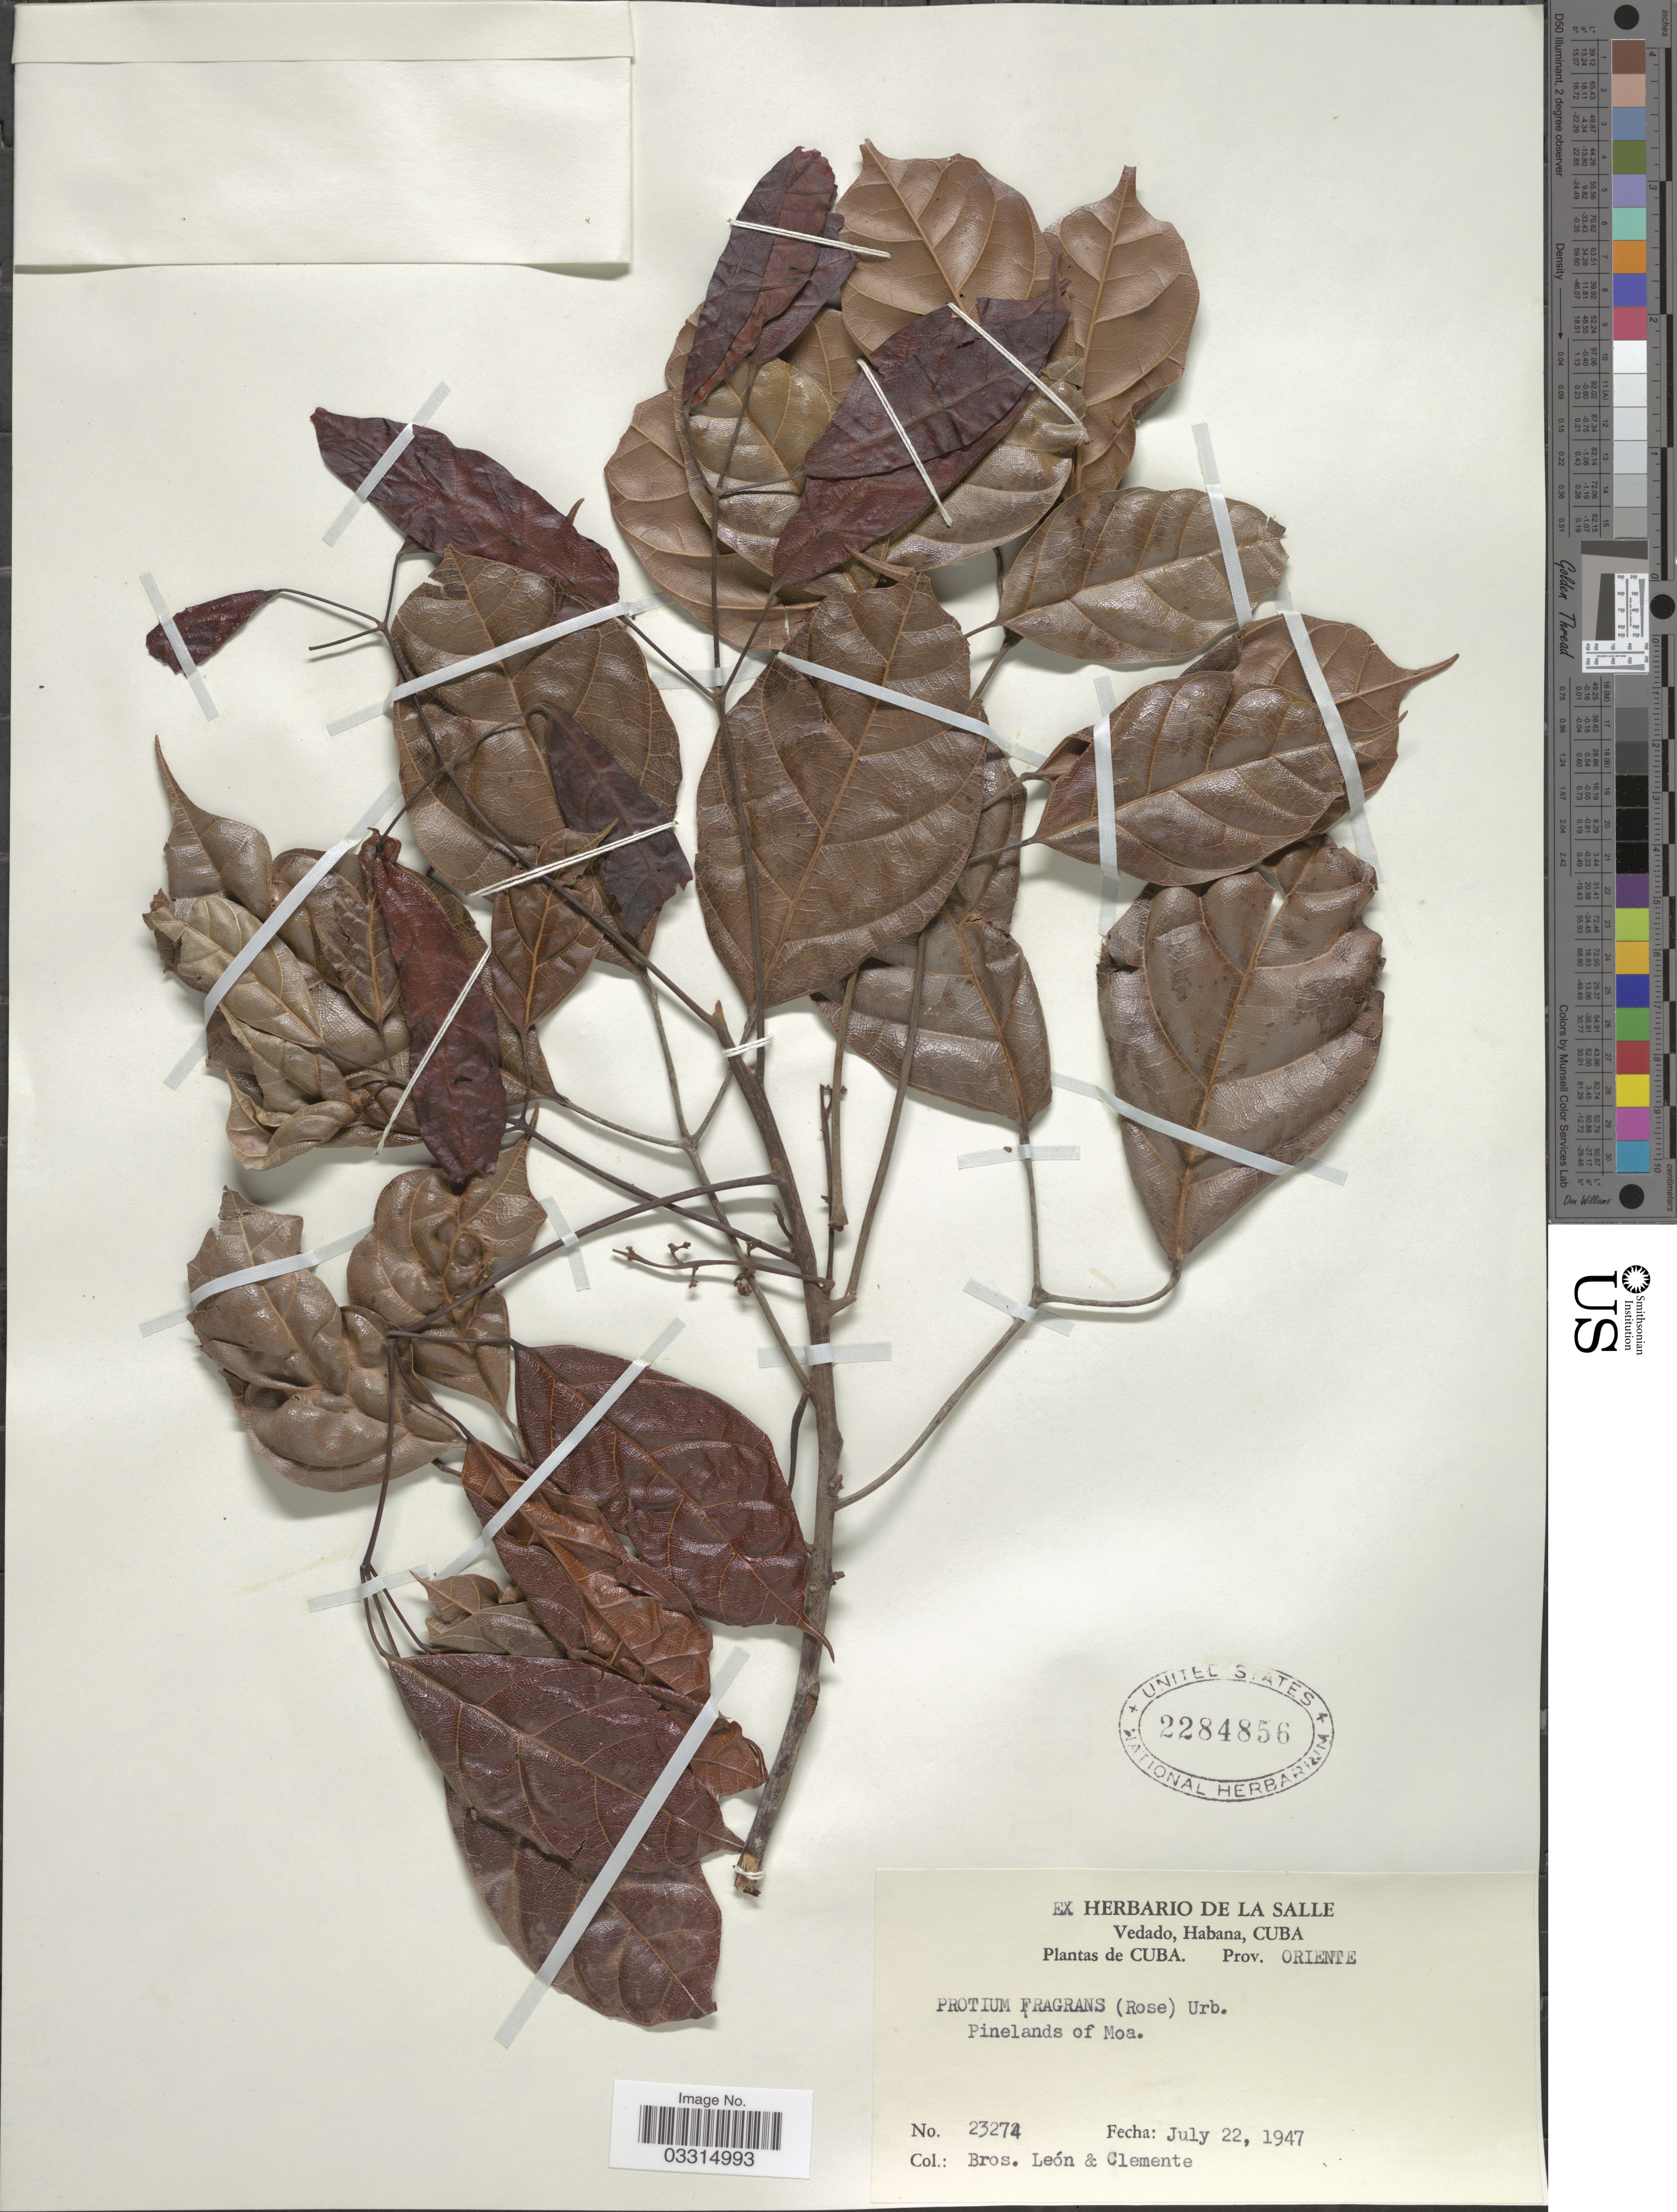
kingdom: Plantae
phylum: Tracheophyta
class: Magnoliopsida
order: Sapindales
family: Burseraceae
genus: Protium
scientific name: Protium fragrans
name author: (Rose) Urb.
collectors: Bro. León & Bro. Clemente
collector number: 23274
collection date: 1947-07-22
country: Cuba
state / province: Oriente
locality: Pinelands of Moa.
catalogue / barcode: US 2284856